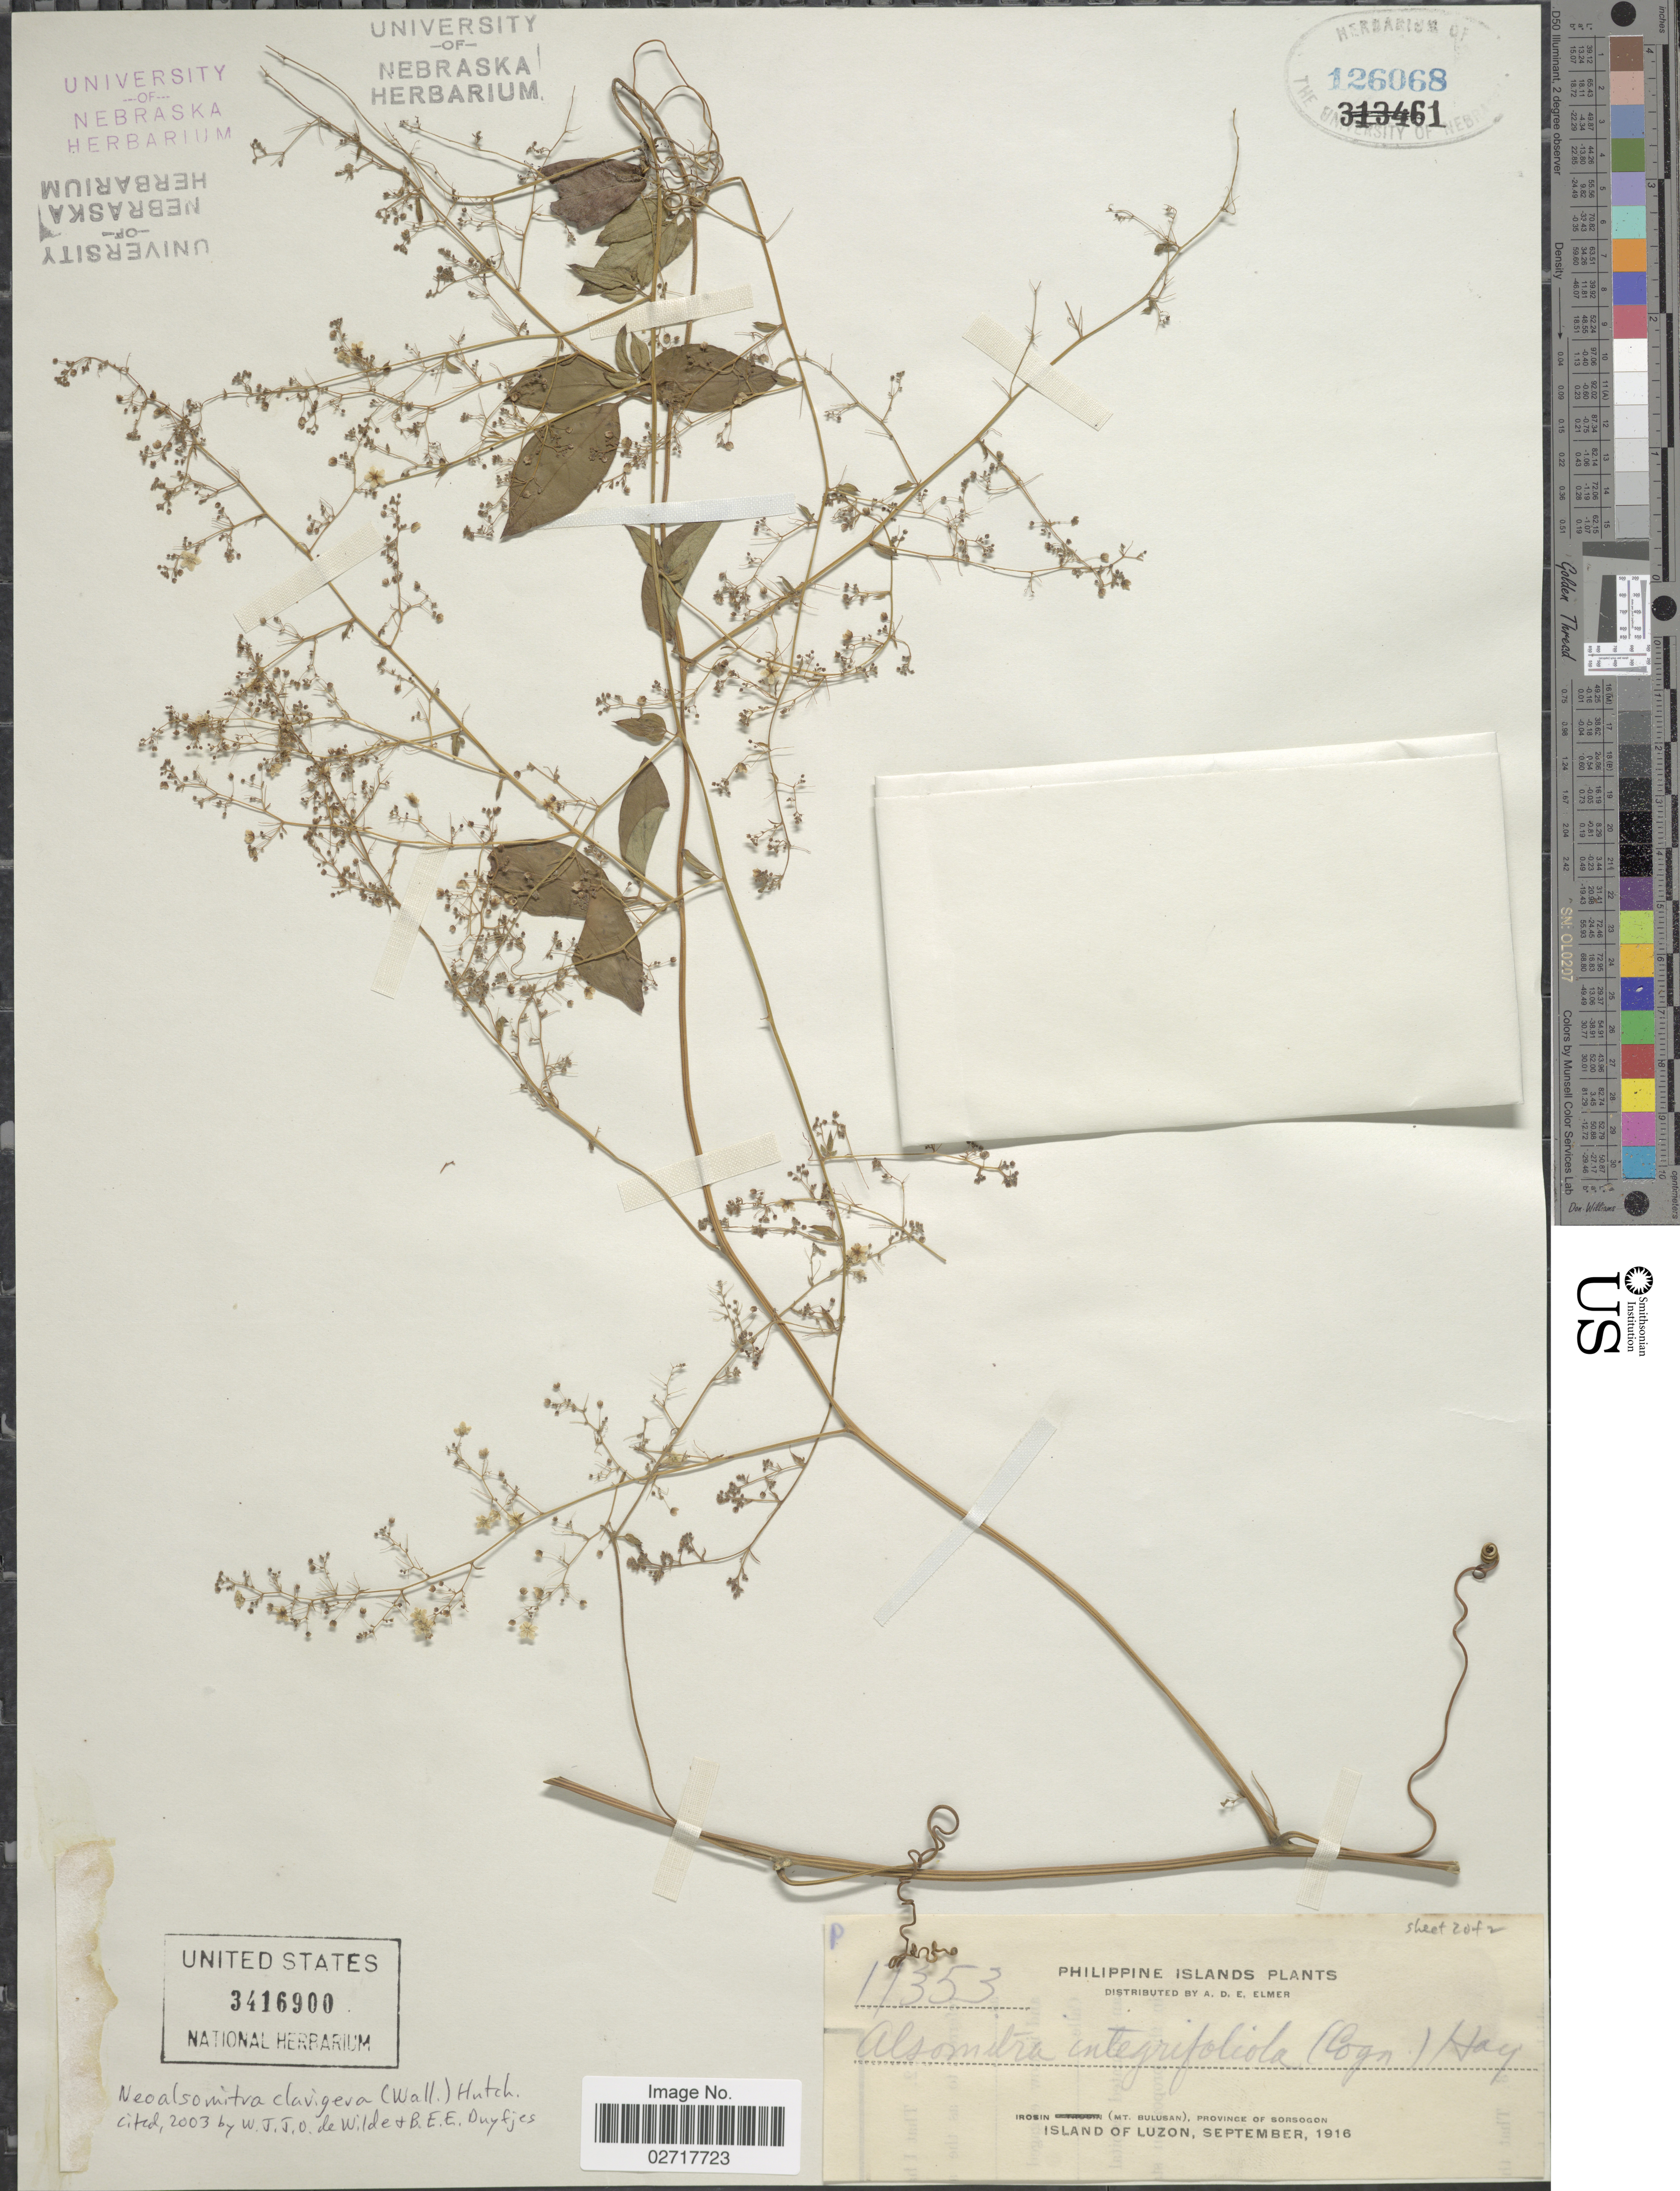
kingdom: Plantae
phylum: Tracheophyta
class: Magnoliopsida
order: Cucurbitales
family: Cucurbitaceae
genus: Neoalsomitra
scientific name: Neoalsomitra clavigera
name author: (M. Roem.) Hutch.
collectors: A. D. E. Elmer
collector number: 17353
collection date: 1916-09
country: Philippines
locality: Irosin (Mt. Bulusan) Province of Sorsogon. Island of Luzon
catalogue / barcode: US 3416900